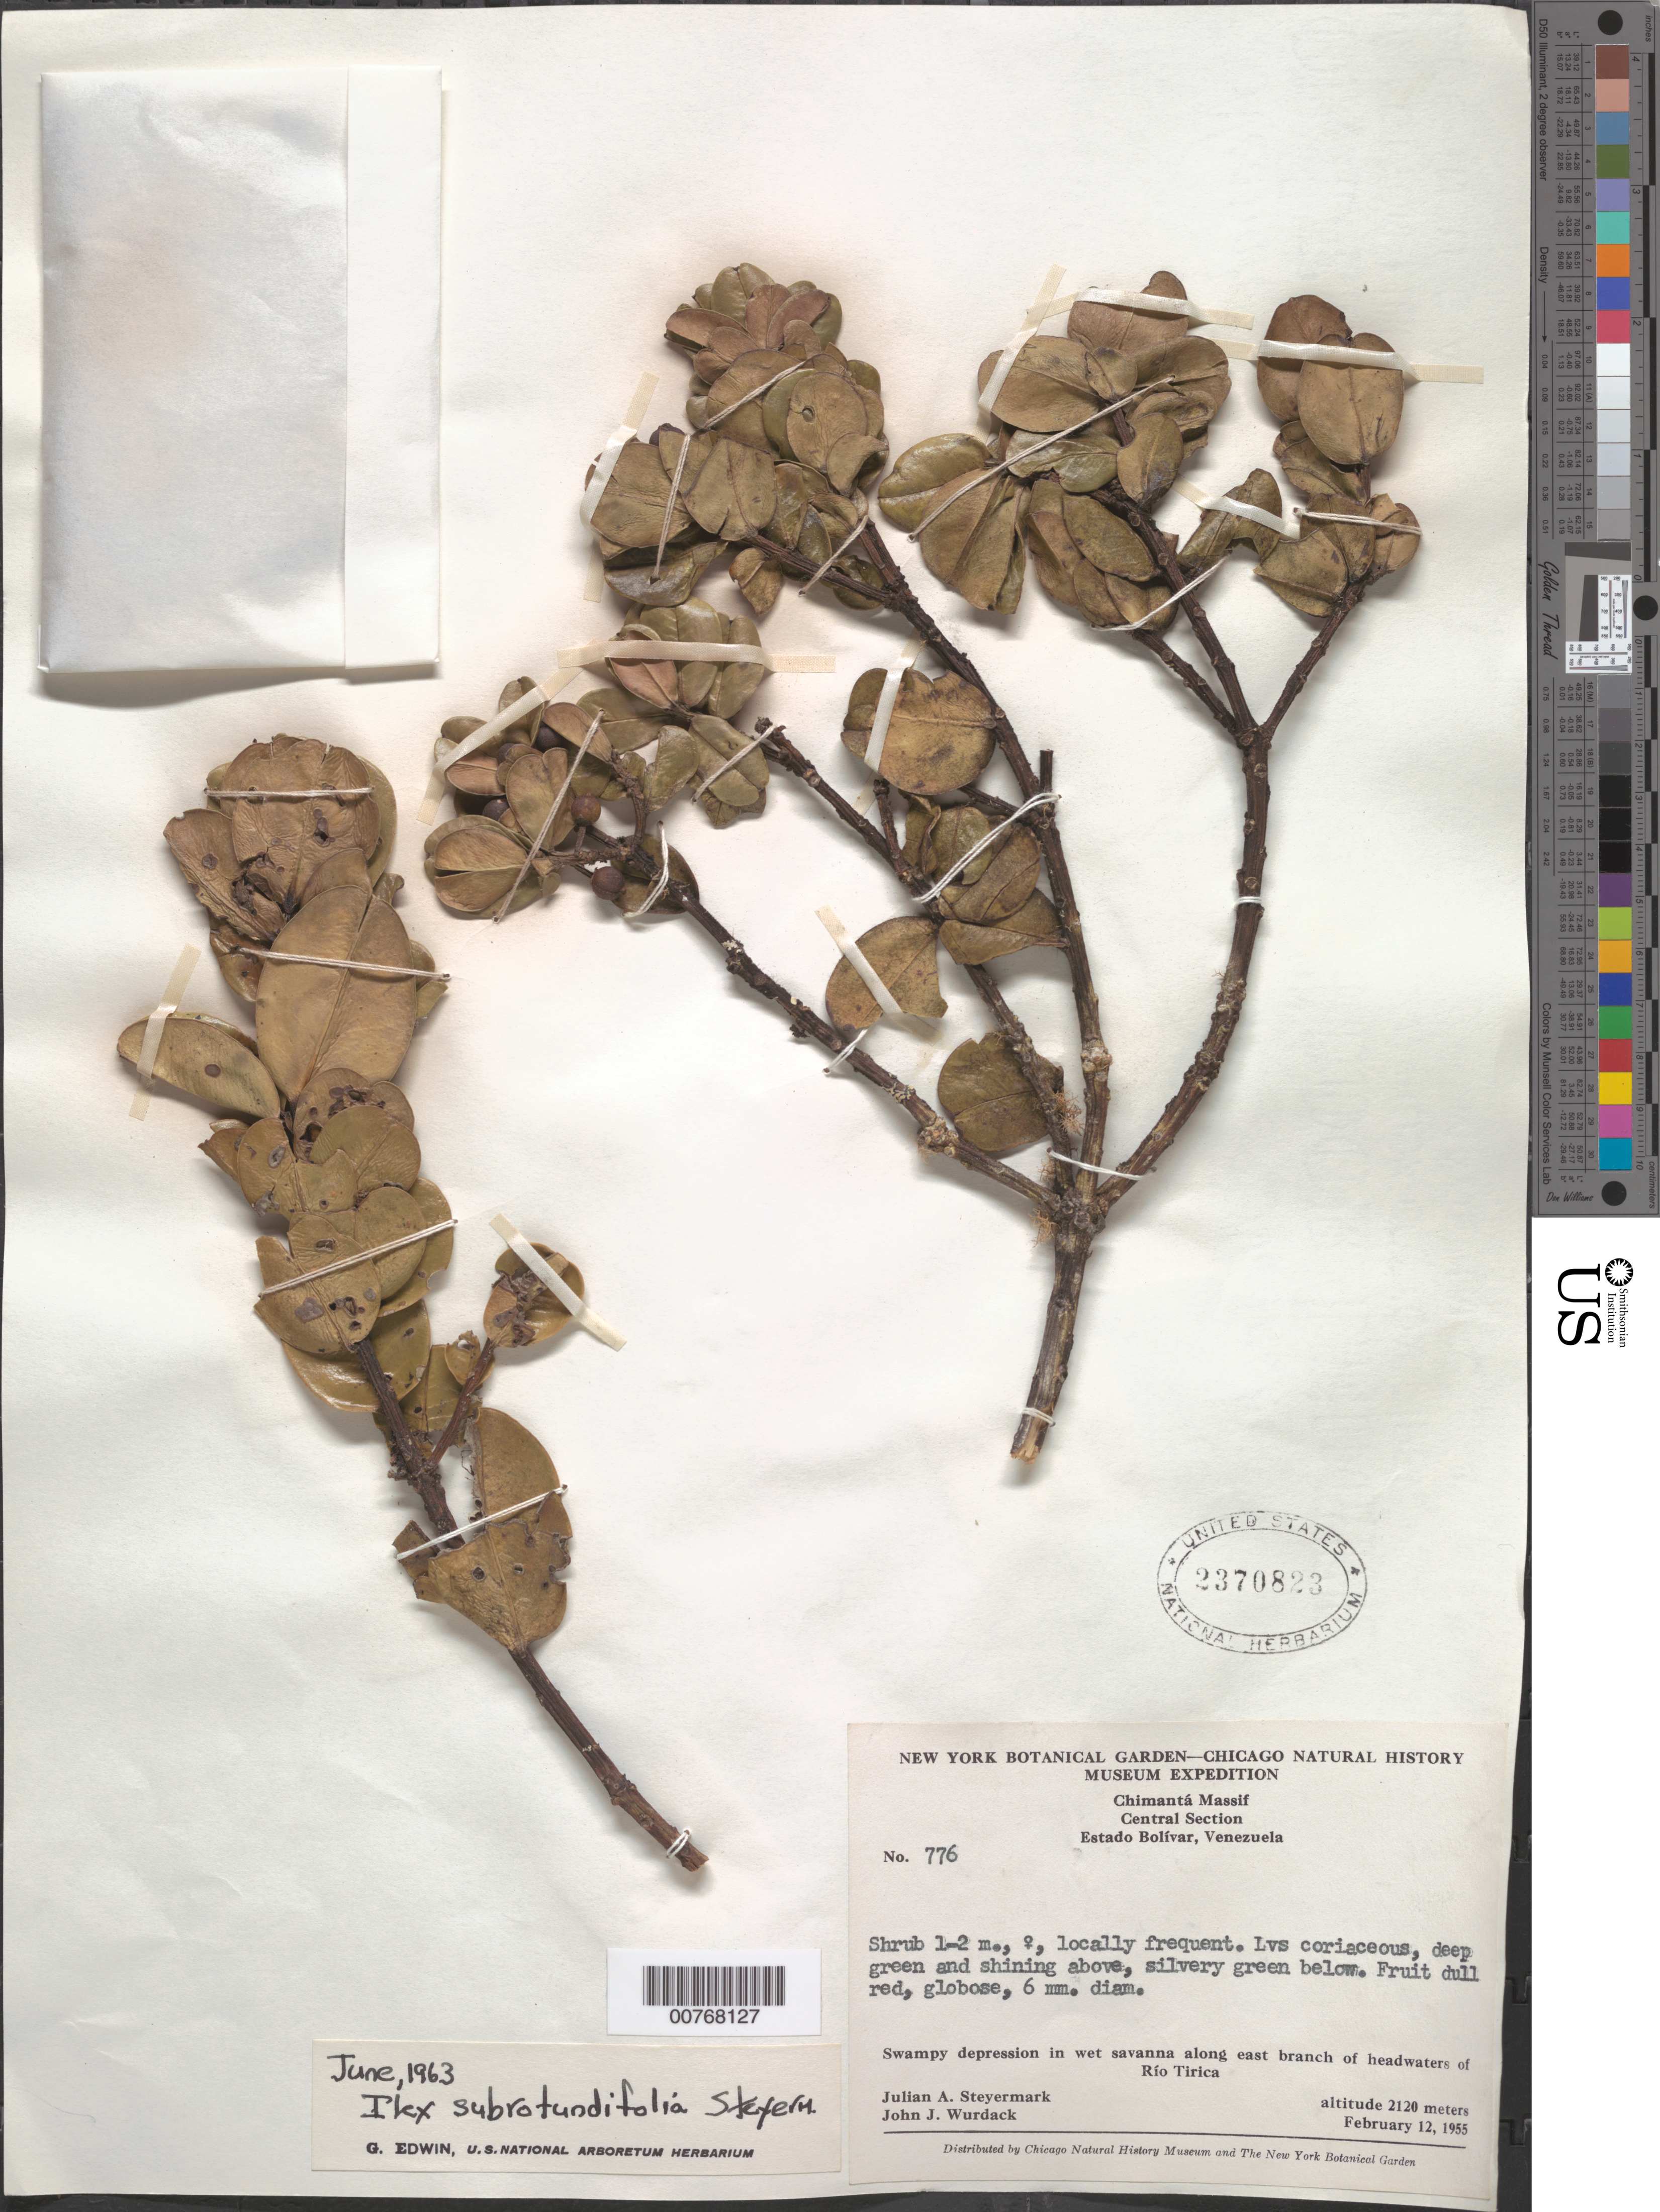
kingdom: Plantae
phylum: Tracheophyta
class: Magnoliopsida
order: Aquifoliales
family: Aquifoliaceae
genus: Ilex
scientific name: Ilex subrotundifolia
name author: Steyerm.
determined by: Edwin, G.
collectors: J. Steyermark & J. J. Wurdack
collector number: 55 776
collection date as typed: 12-Feb-55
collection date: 1955-02-12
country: Venezuela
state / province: Bolívar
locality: Chimantá Massif, central section, along east branch of headwaters of Río Tirica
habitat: Swampy depression in wet savanna along river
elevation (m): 2120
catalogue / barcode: US 2370823